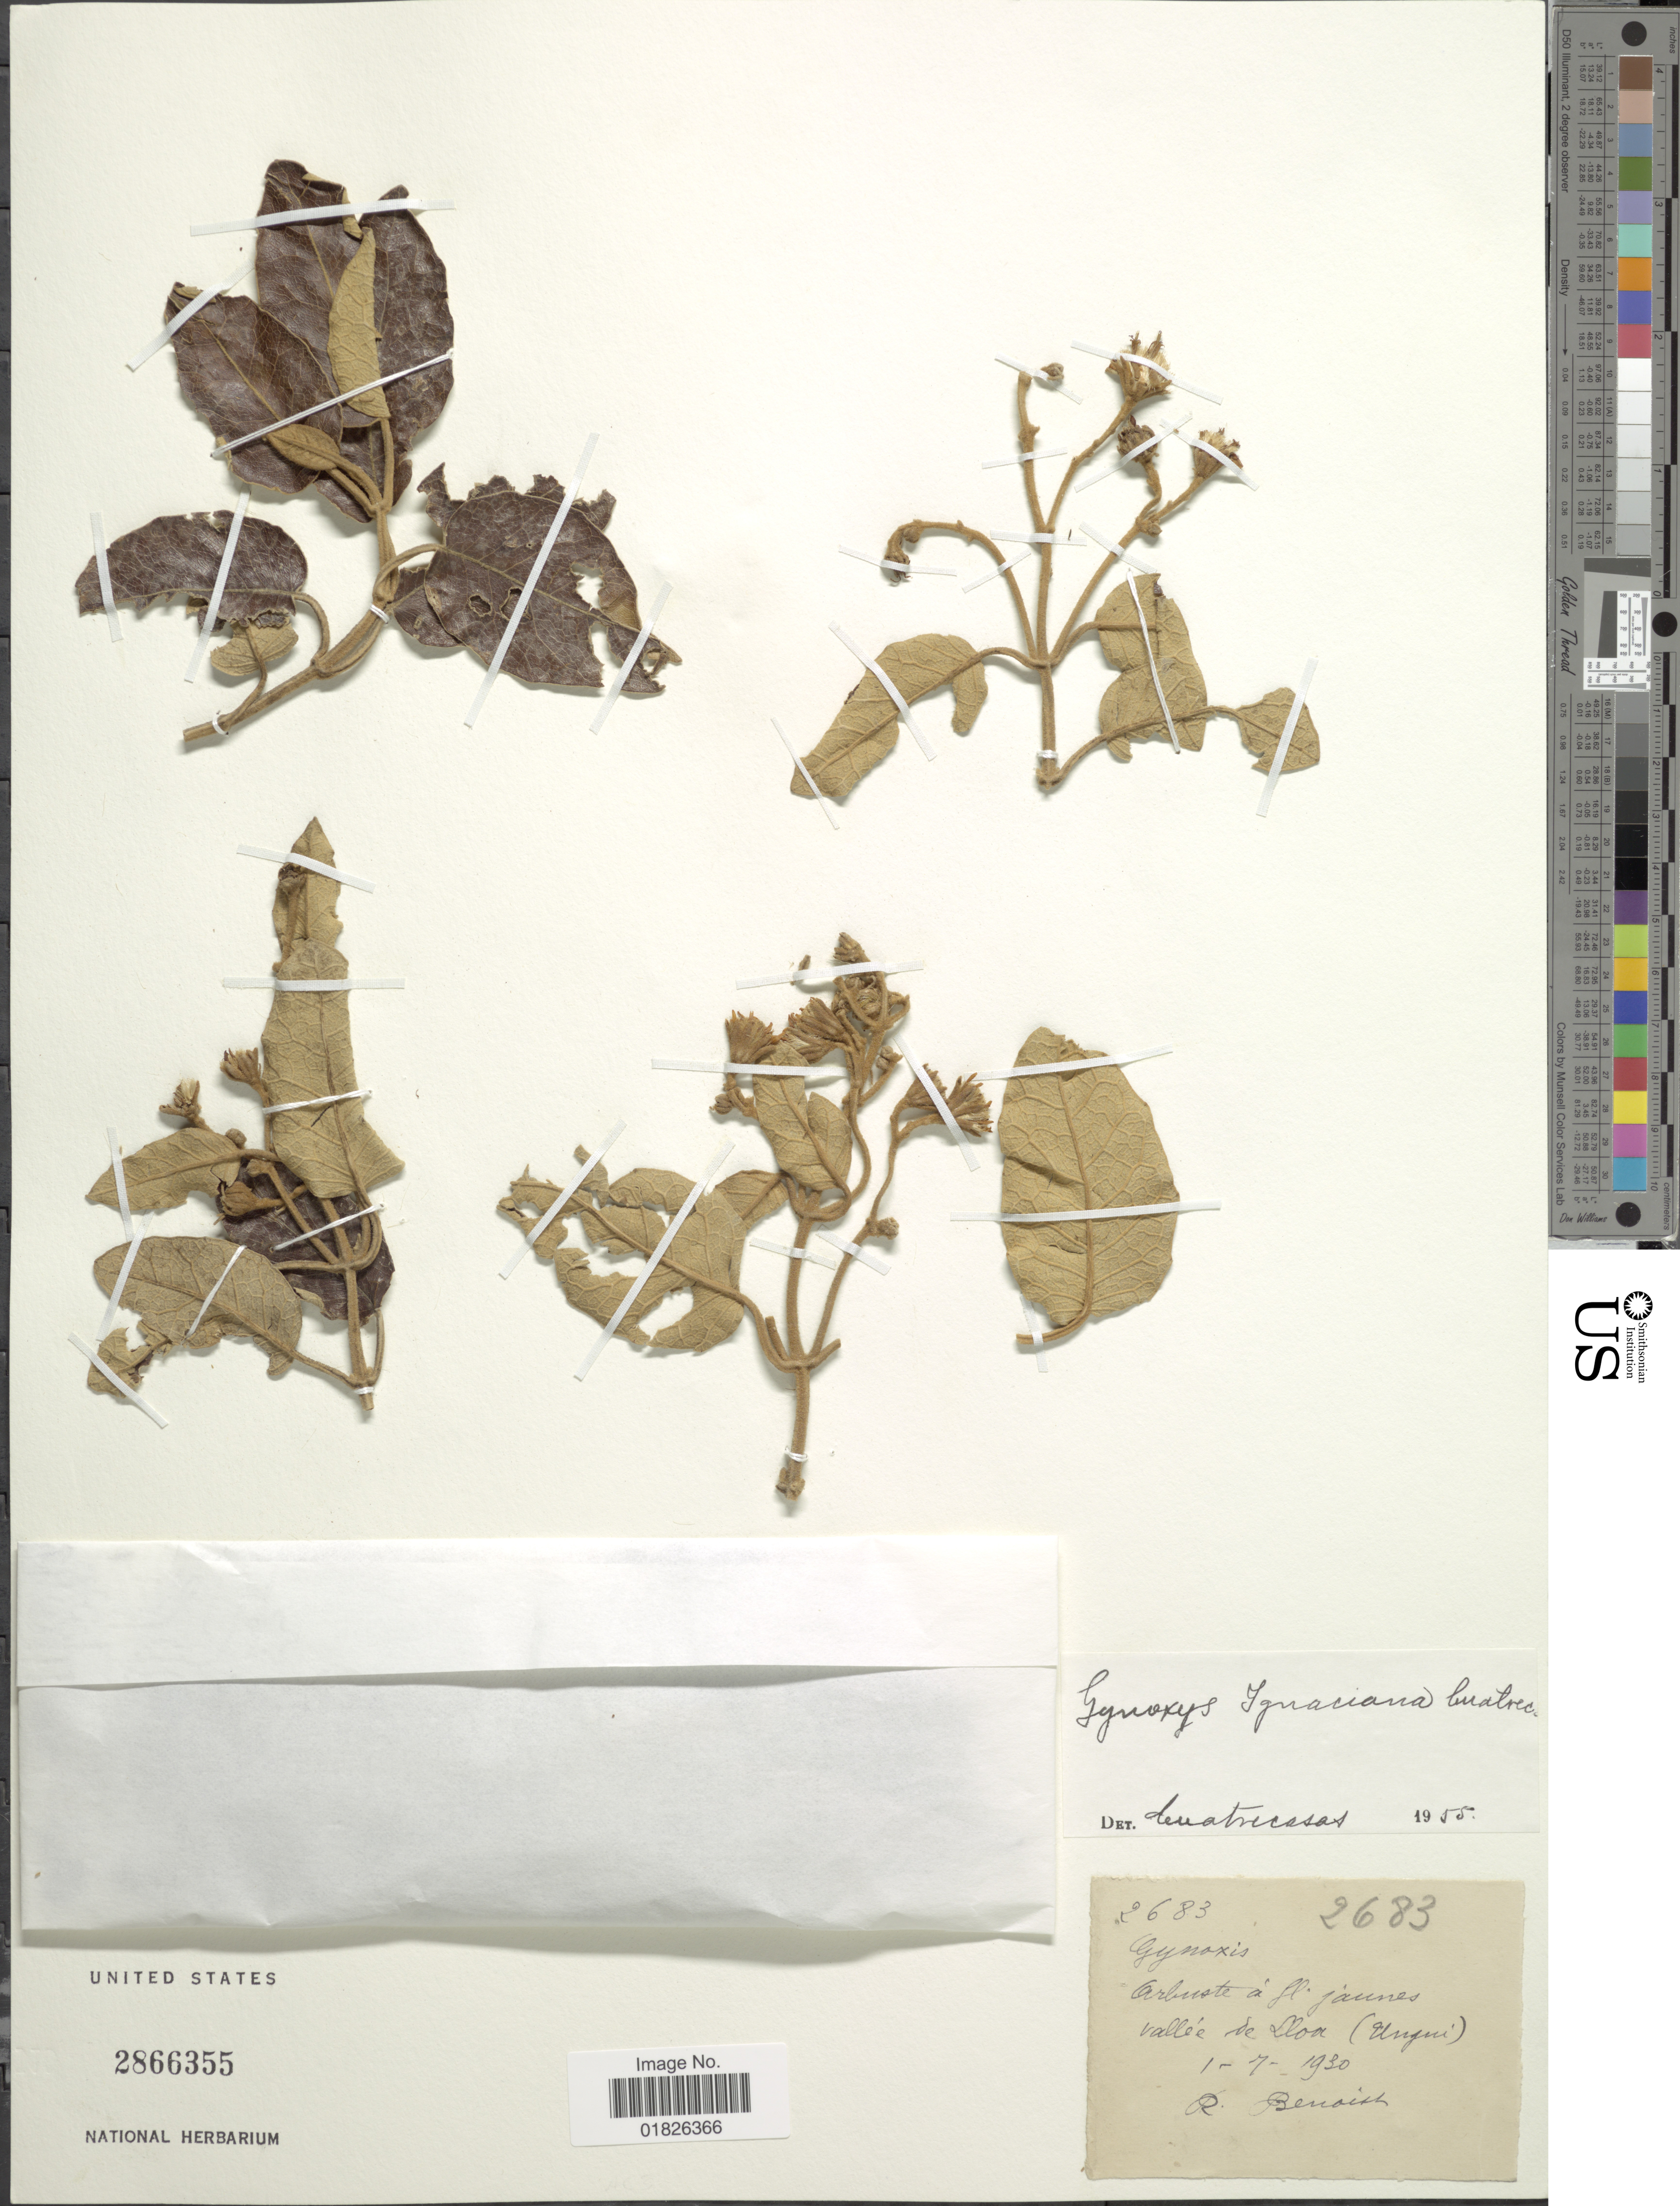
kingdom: Plantae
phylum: Tracheophyta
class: Magnoliopsida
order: Asterales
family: Asteraceae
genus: Gynoxys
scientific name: Gynoxys ignaciana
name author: Cuatrec.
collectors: R. Benoist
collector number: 2683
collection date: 1930-07-01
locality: Vallee de Lloa (Ungui). [interpreted]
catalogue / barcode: US 2866355